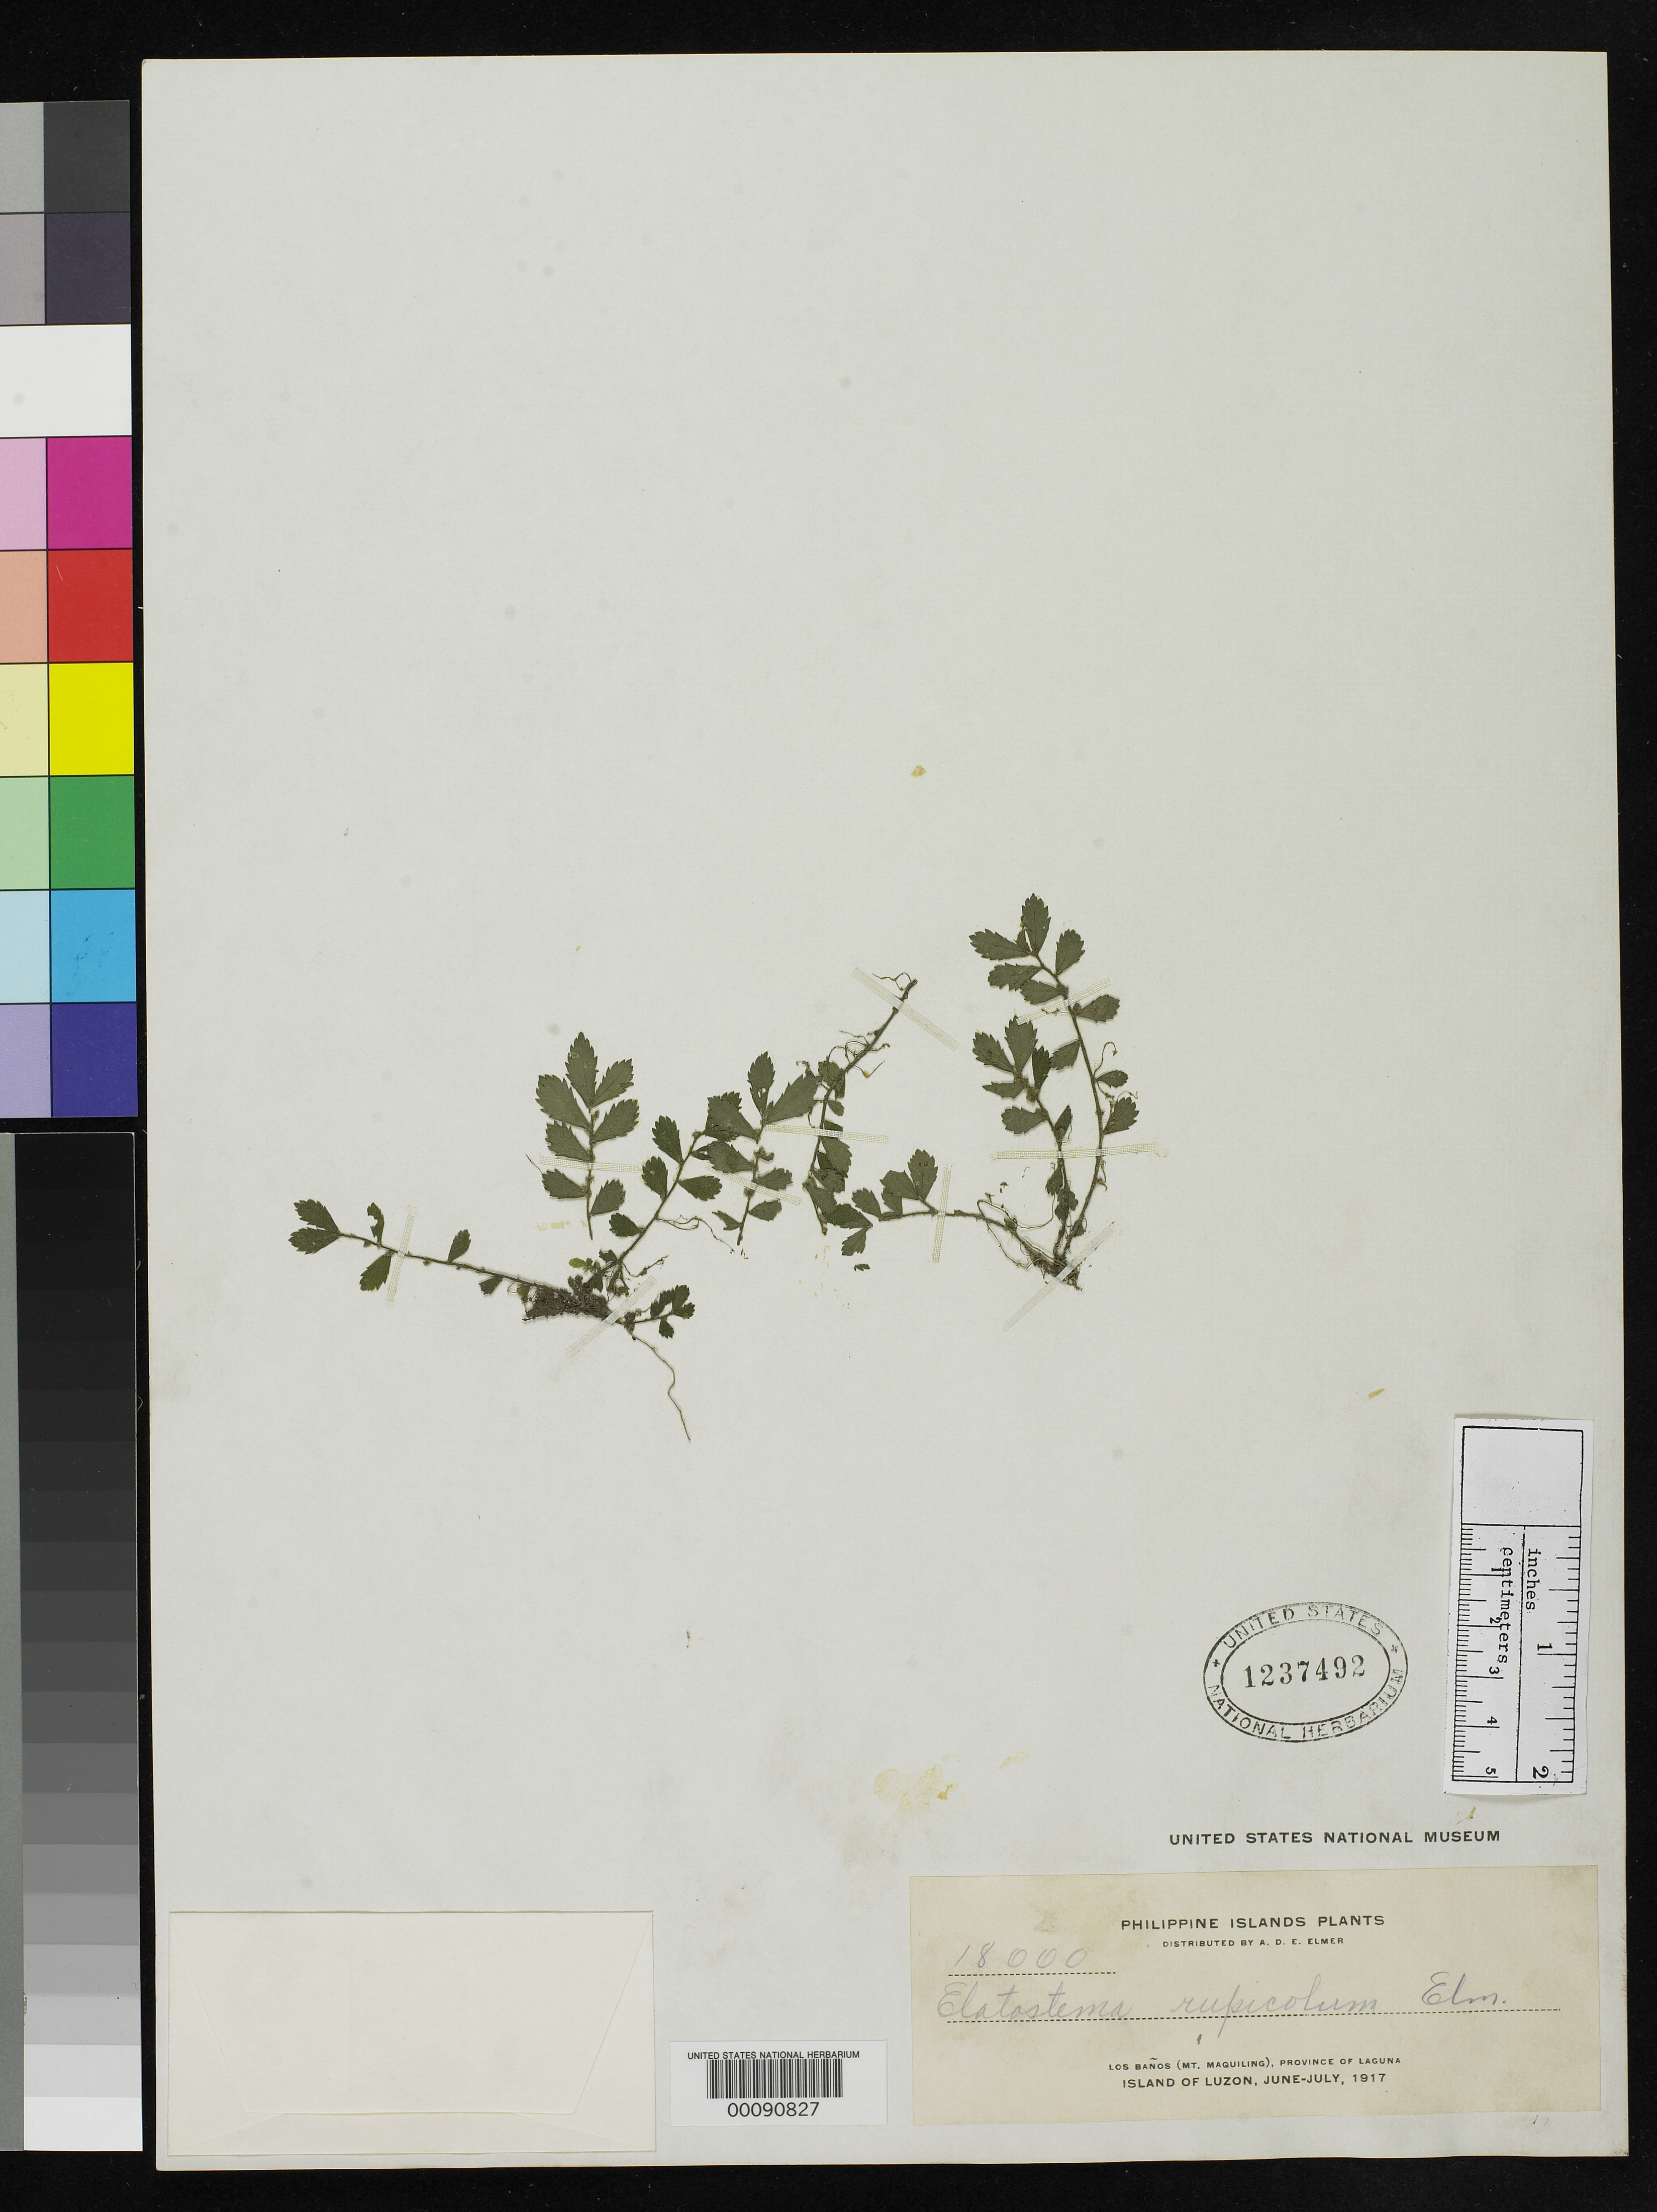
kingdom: Plantae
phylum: Tracheophyta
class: Magnoliopsida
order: Rosales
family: Urticaceae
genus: Elatostema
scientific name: Elatostema rudicola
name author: Elmer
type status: Isotype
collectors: A. D. E. Elmer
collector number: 18000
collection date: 1917-06/1917-07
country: Philippines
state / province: Calabarzon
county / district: Laguna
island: Luzon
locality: Los Baños (Mt. Maquiling), Province of Laguna, Luzon.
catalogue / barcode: US 1237492